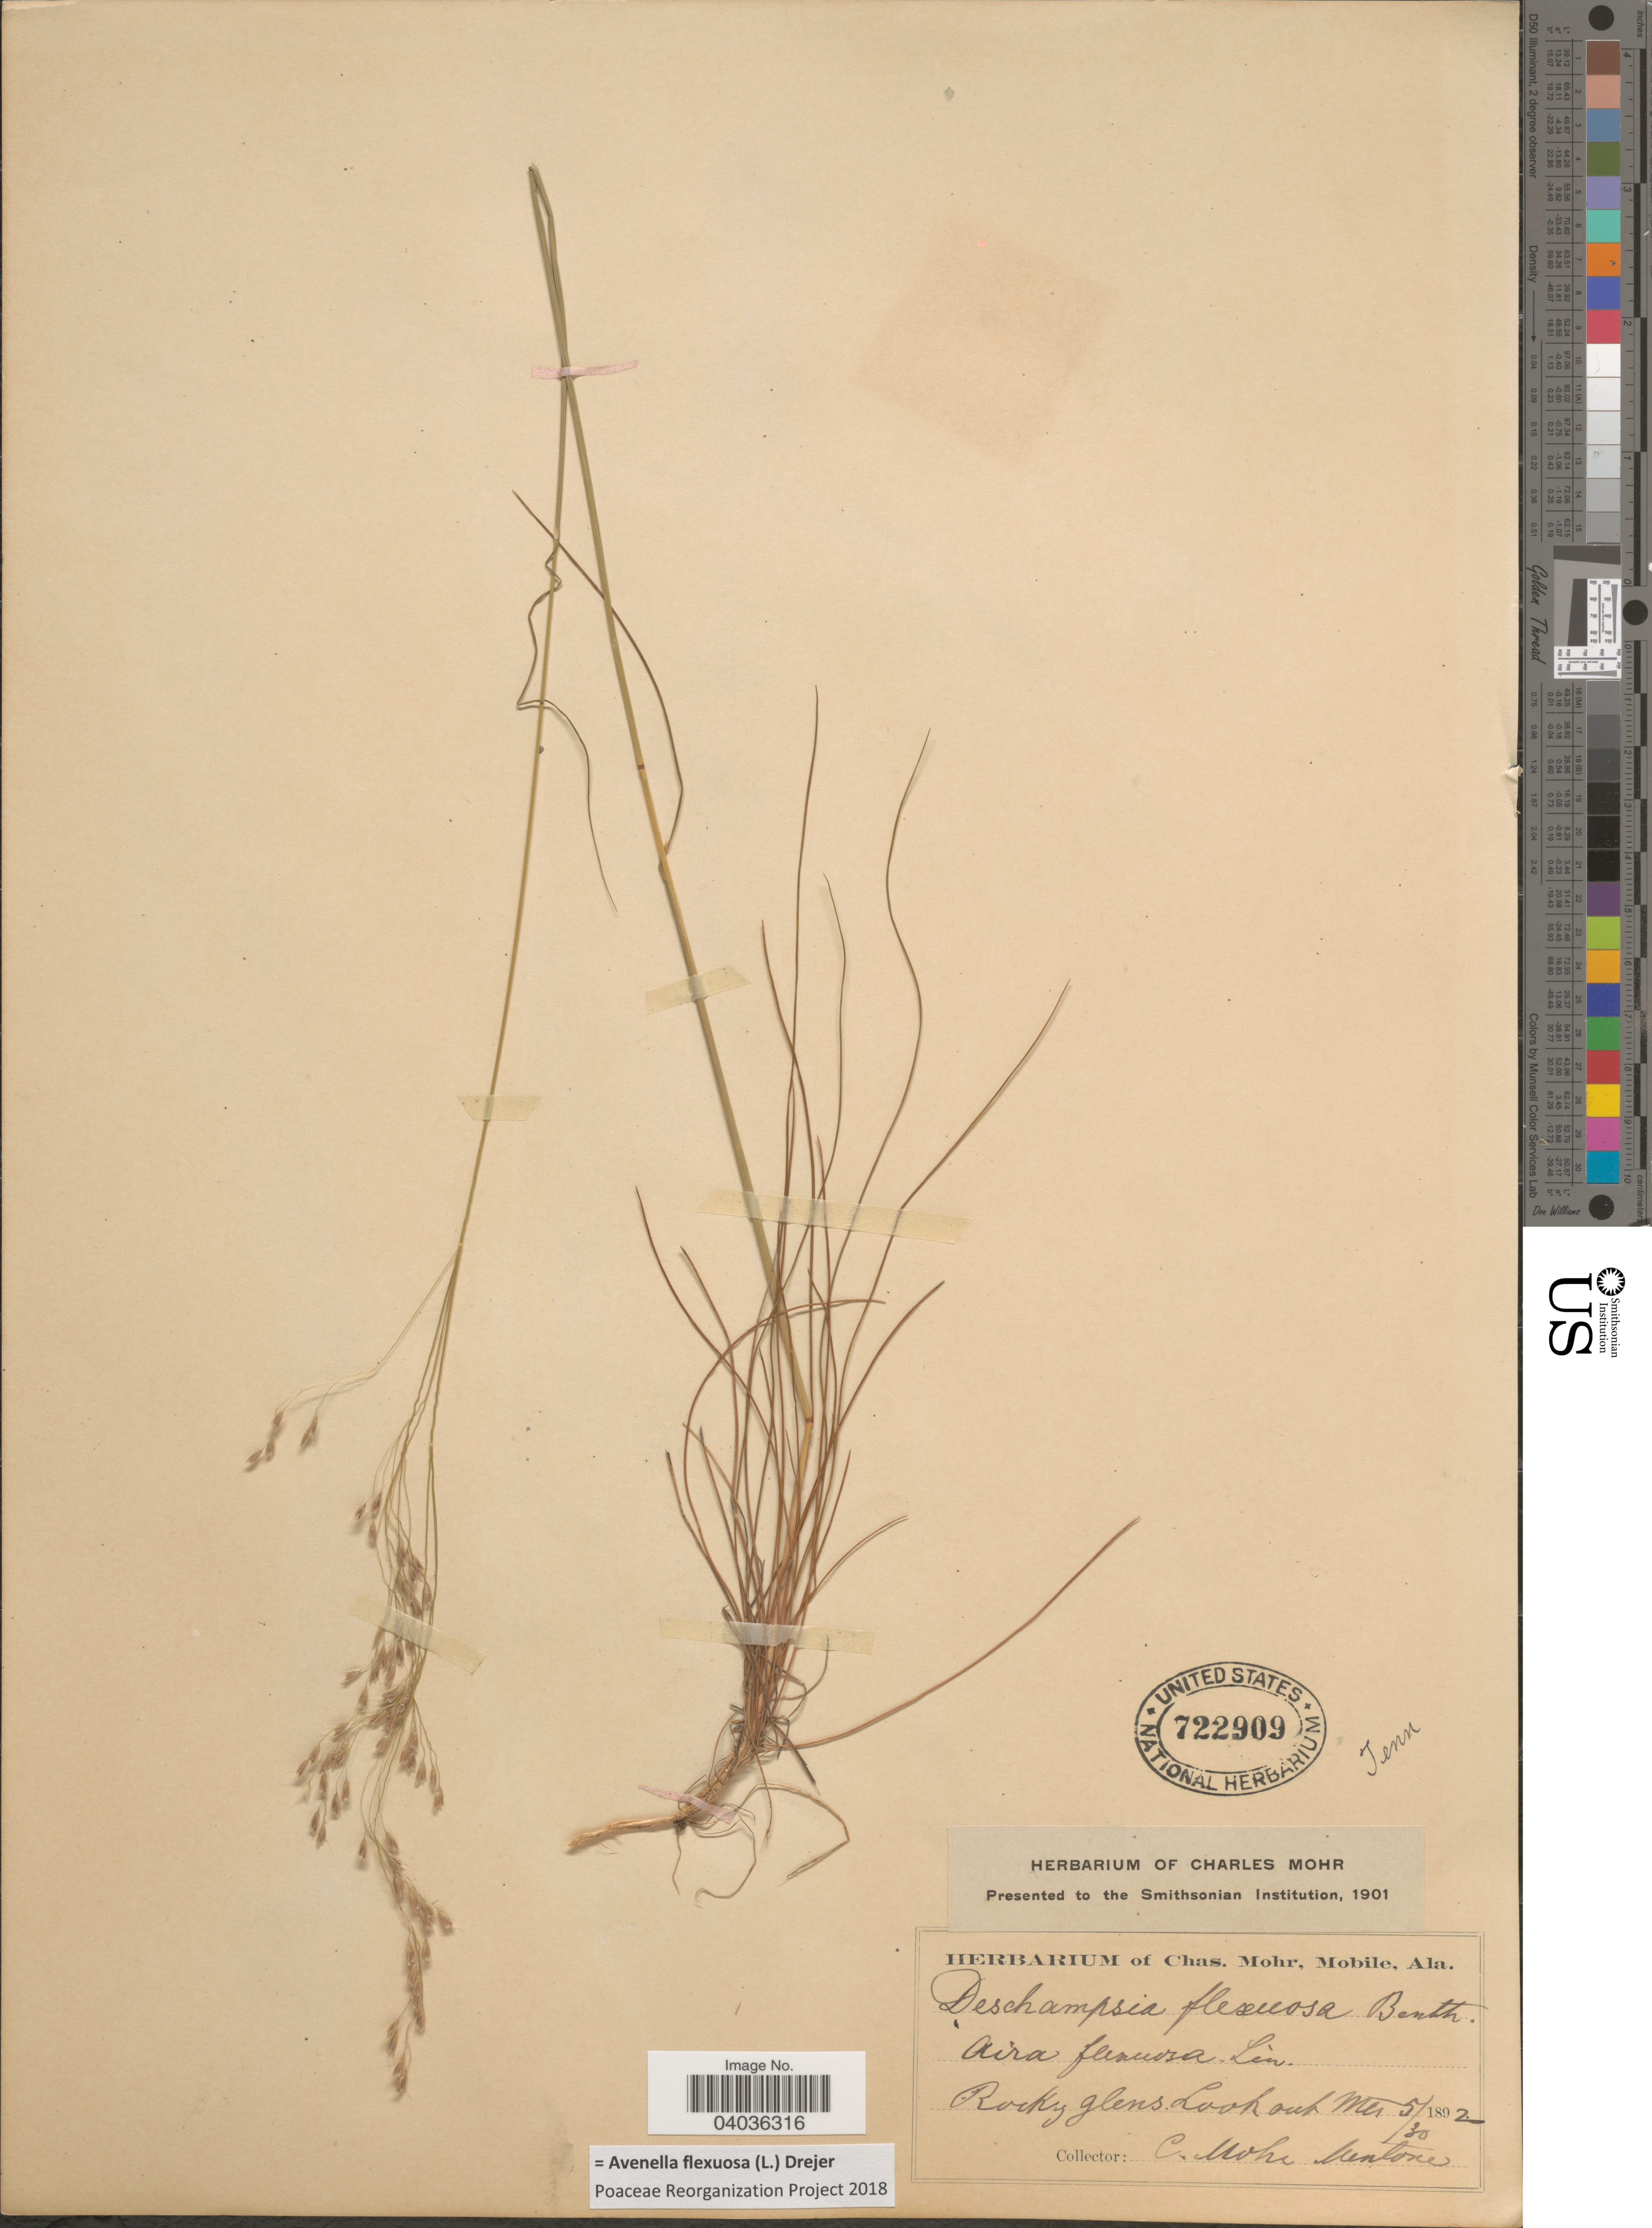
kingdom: Plantae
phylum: Tracheophyta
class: Liliopsida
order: Poales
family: Poaceae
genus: Avenella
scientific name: Avenella flexuosa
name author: (L.) Drejer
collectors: Mohr, C. T. (herbarium)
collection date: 1892-05-30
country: United States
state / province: Tennessee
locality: Rocky glens. Lookout Mts.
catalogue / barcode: US 722909